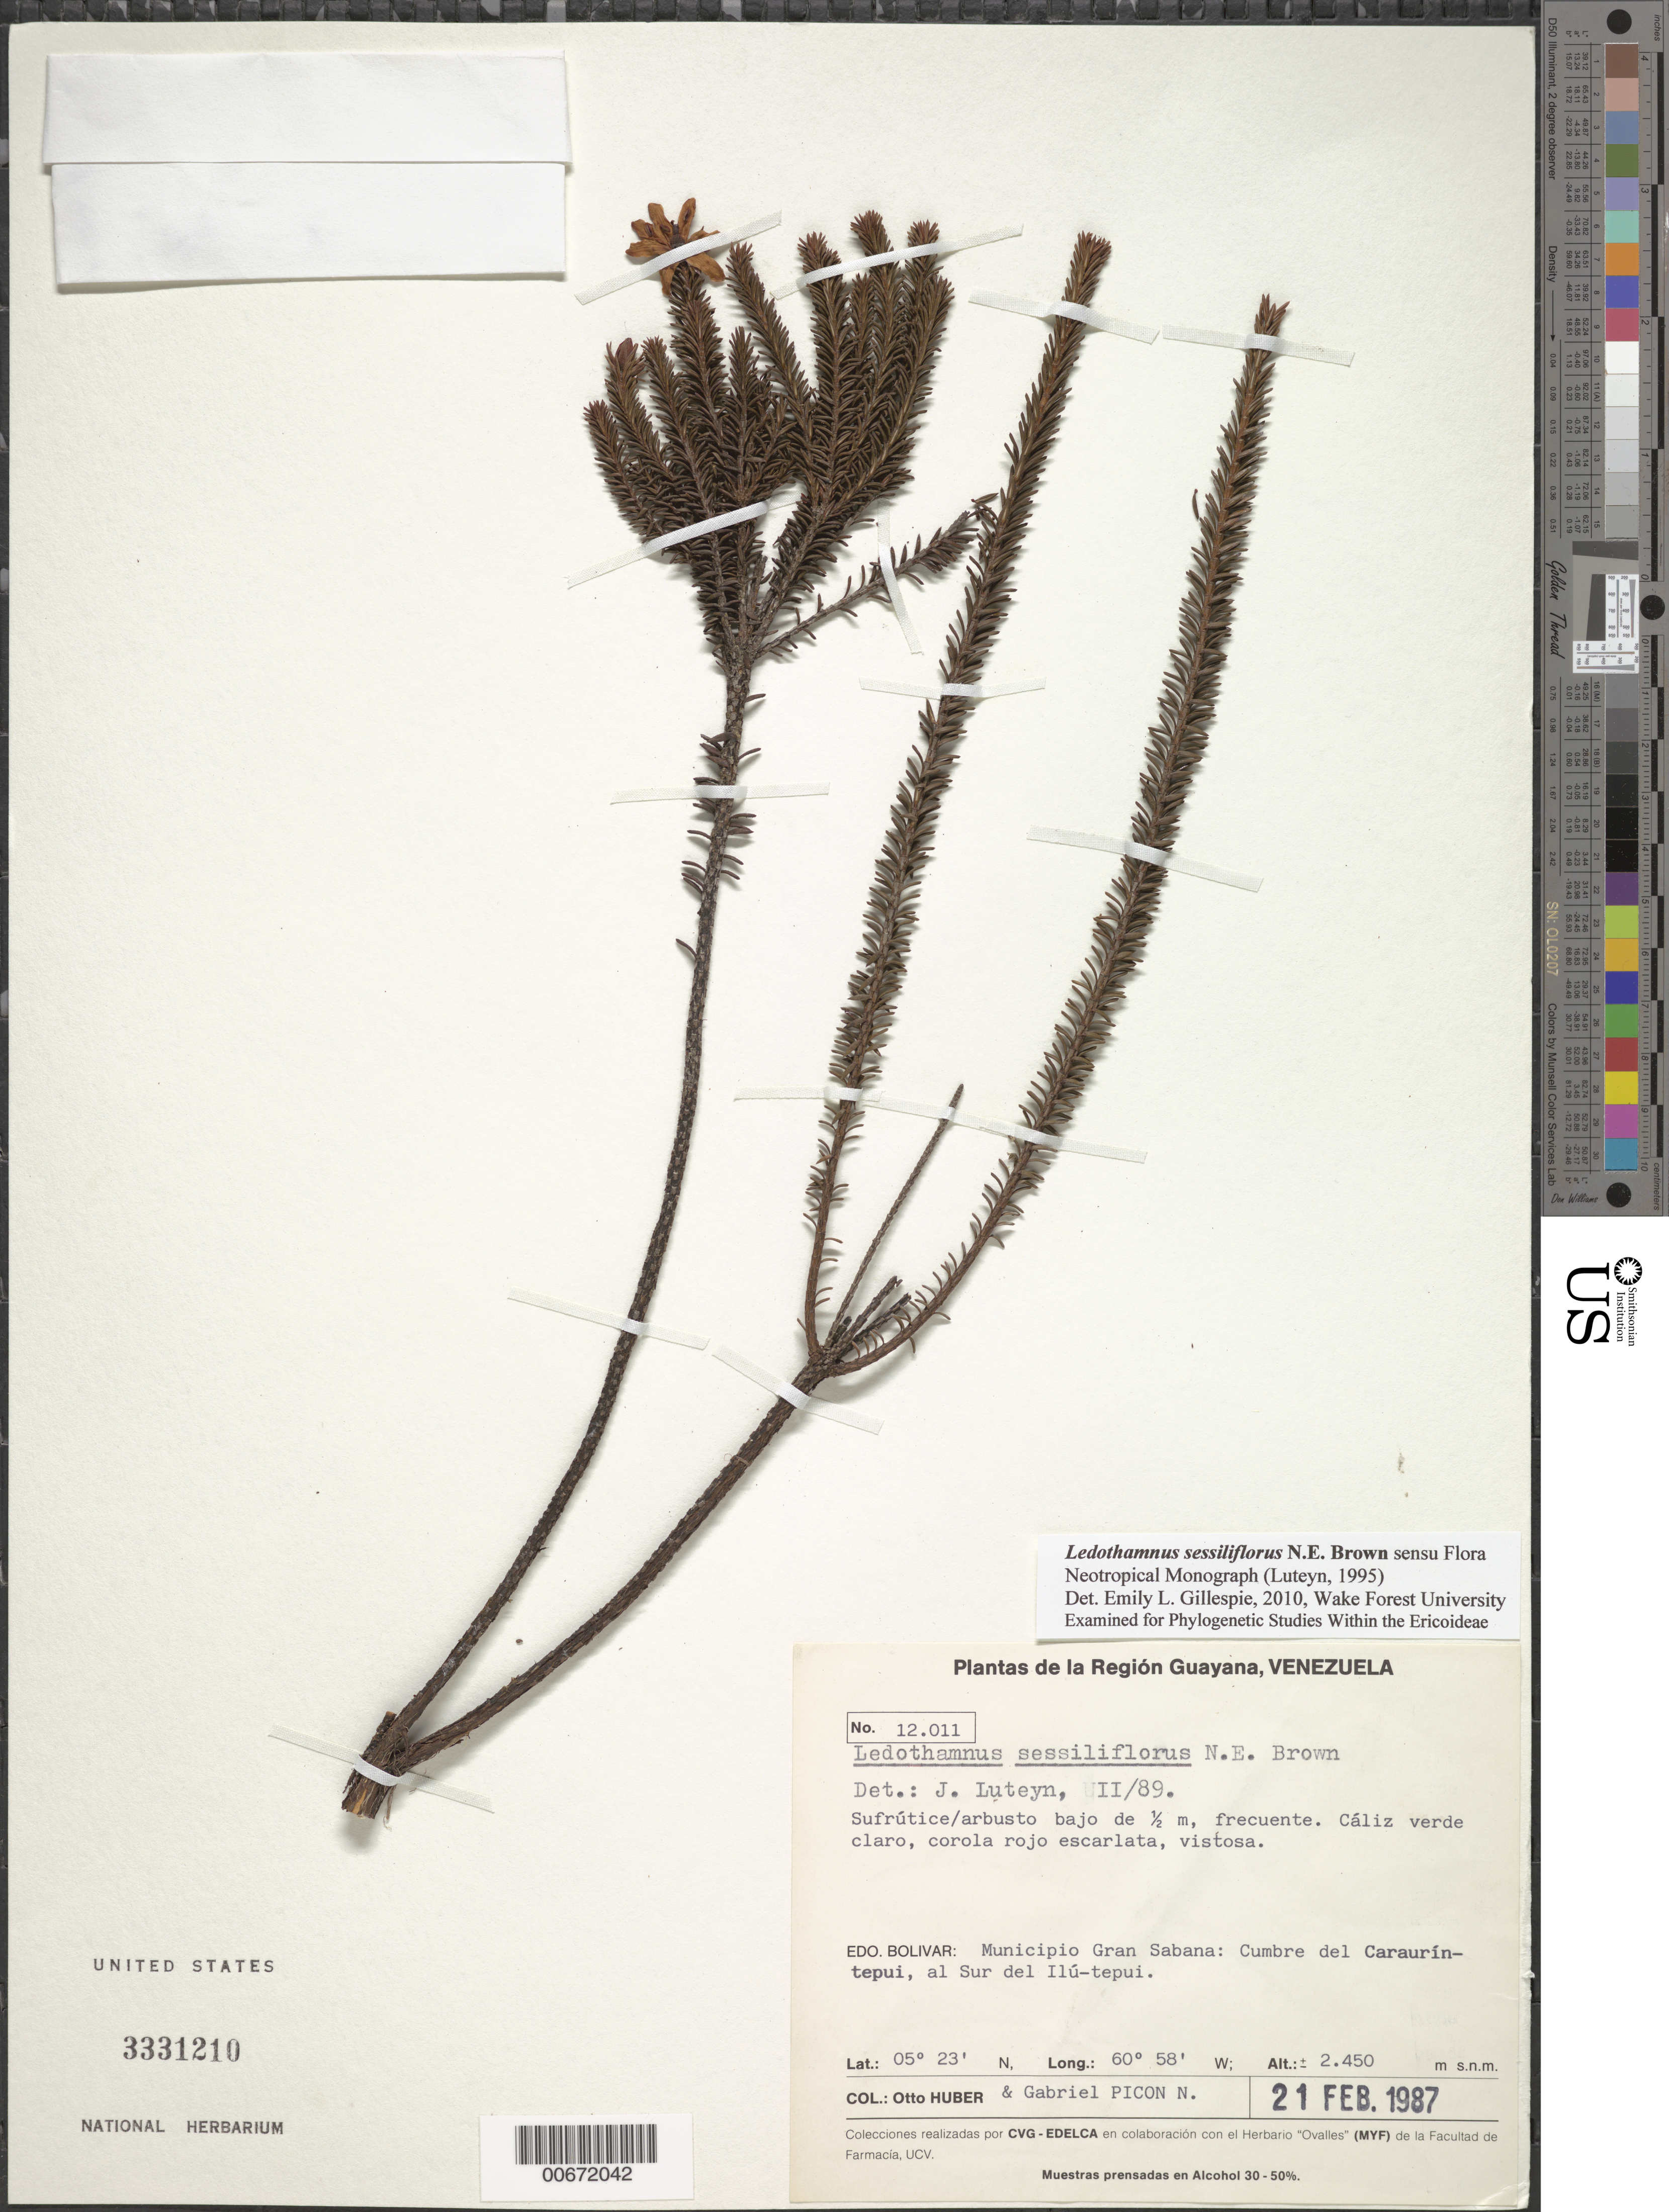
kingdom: Plantae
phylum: Tracheophyta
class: Magnoliopsida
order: Ericales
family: Ericaceae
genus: Ledothamnus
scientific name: Ledothamnus sessiliflorus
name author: N.E. Br.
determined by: Luteyn, J. L.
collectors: O. Huber & G. Picón Navas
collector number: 12011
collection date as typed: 21-Feb-87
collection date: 1987-02-21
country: Venezuela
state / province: Bolívar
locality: Mun. Gran Sabana, cumbre del Caraurín-tepuí, al Sur del Ilú-tepuí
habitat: Cumbre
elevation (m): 2450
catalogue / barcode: US 3331210